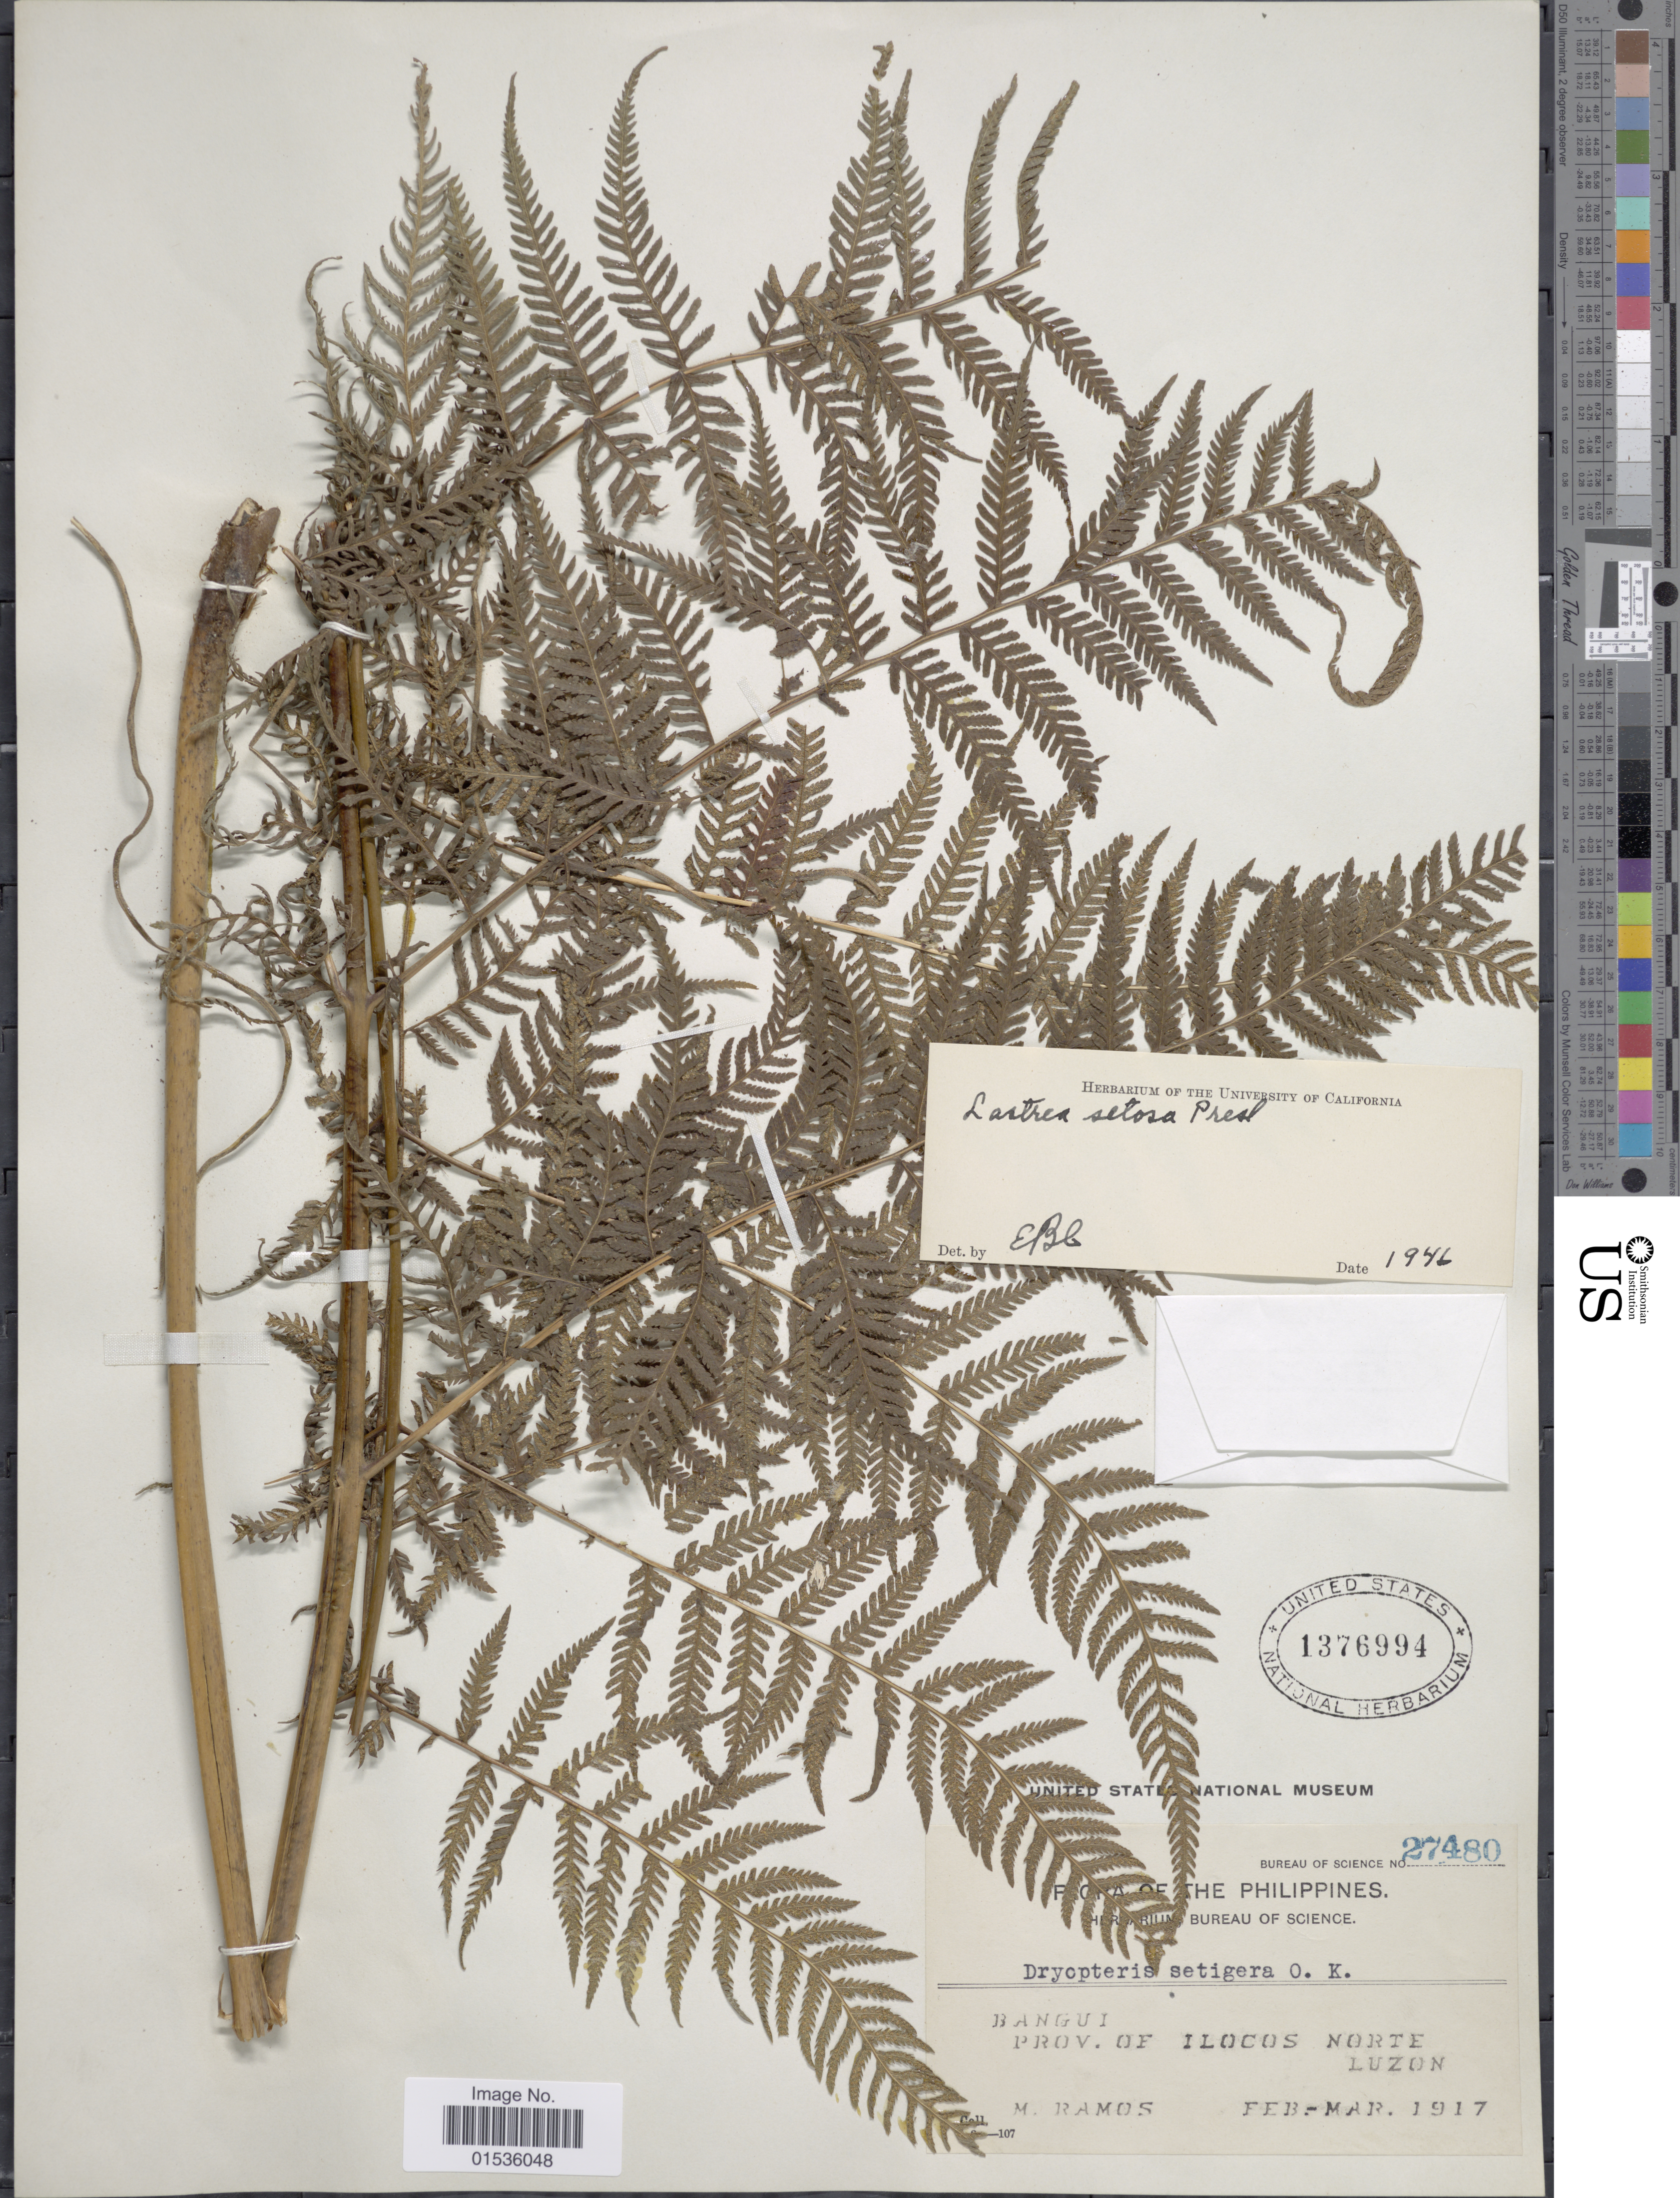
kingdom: Plantae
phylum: Tracheophyta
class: Polypodiopsida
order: Polypodiales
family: Thelypteridaceae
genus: Macrothelypteris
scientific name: Macrothelypteris torresiana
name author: (Gaudich.) Ching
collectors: M. Ramos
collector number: Bureau of science 27480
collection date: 1917-02/1917-03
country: Philippines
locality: Bangui, Prov. of Ilocos Norte, Luzon.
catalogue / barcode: US 1376994